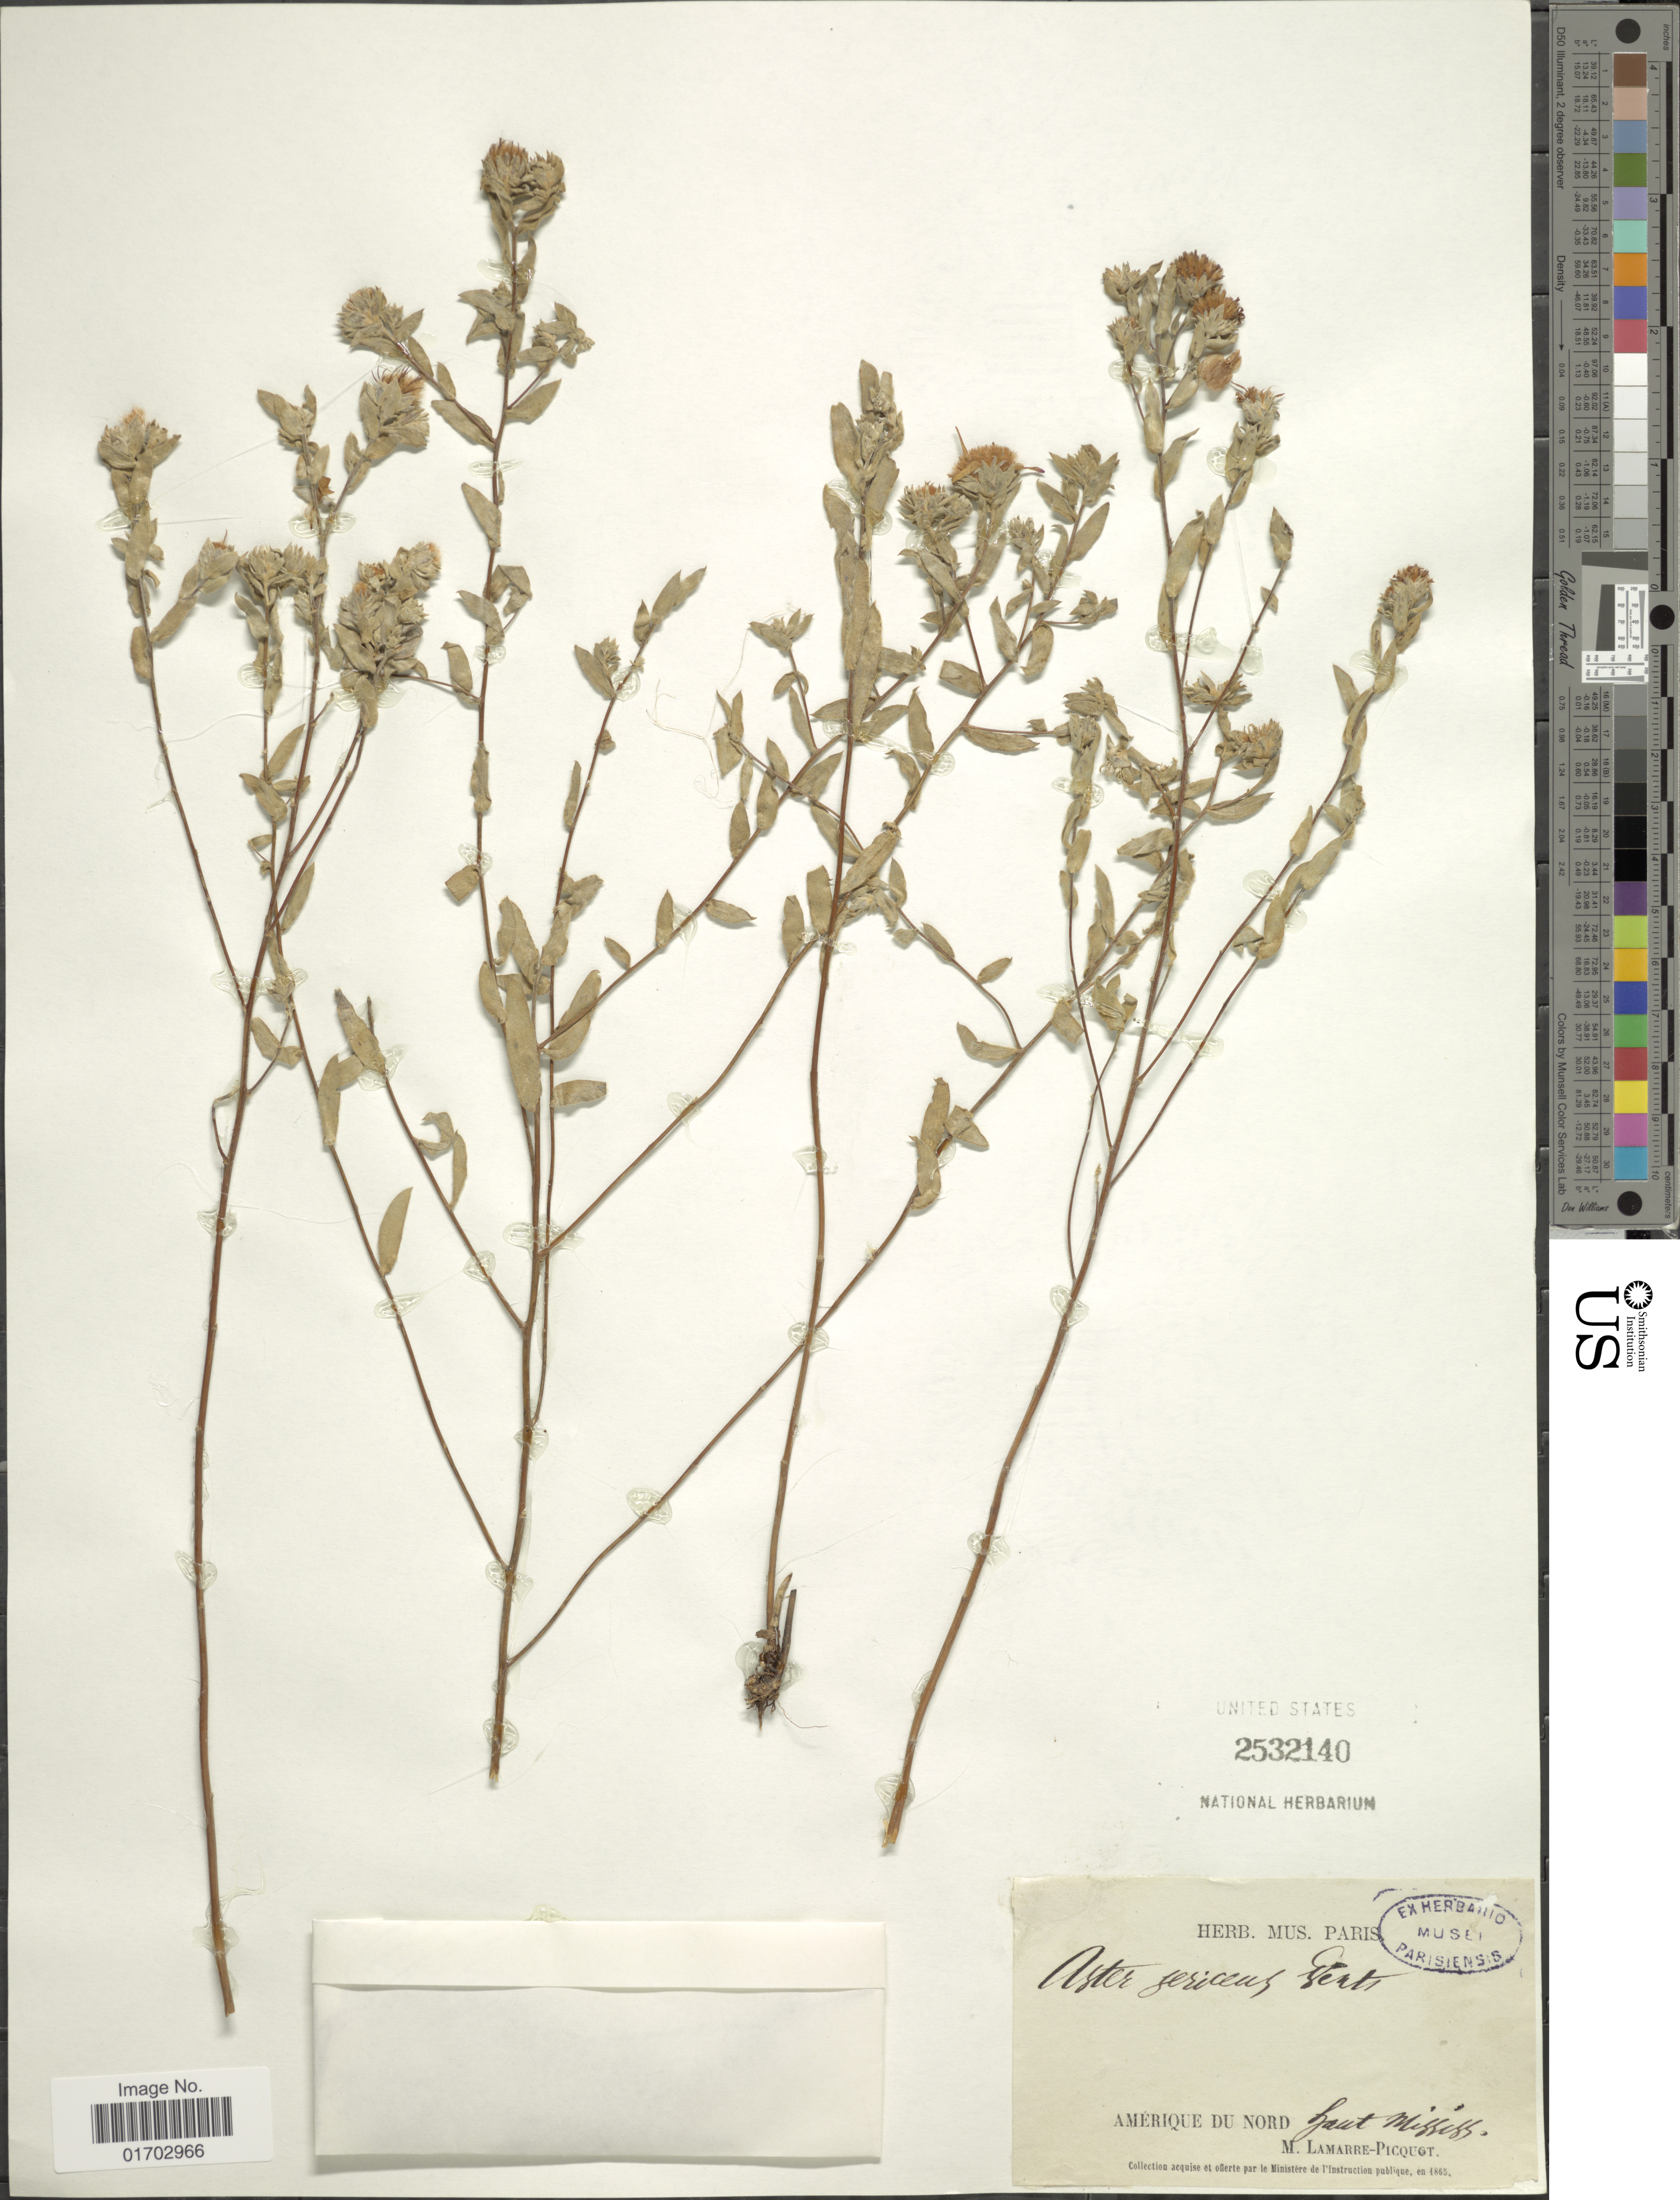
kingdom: Plantae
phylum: Tracheophyta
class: Magnoliopsida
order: Asterales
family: Asteraceae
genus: Symphyotrichum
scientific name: Symphyotrichum sericeum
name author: (Vent.) G.L. Nesom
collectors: M. Lamarre-Picquot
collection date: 1865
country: United States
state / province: Mississippi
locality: Amérique du Nord, Haut. Mississ.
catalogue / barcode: US 2532140